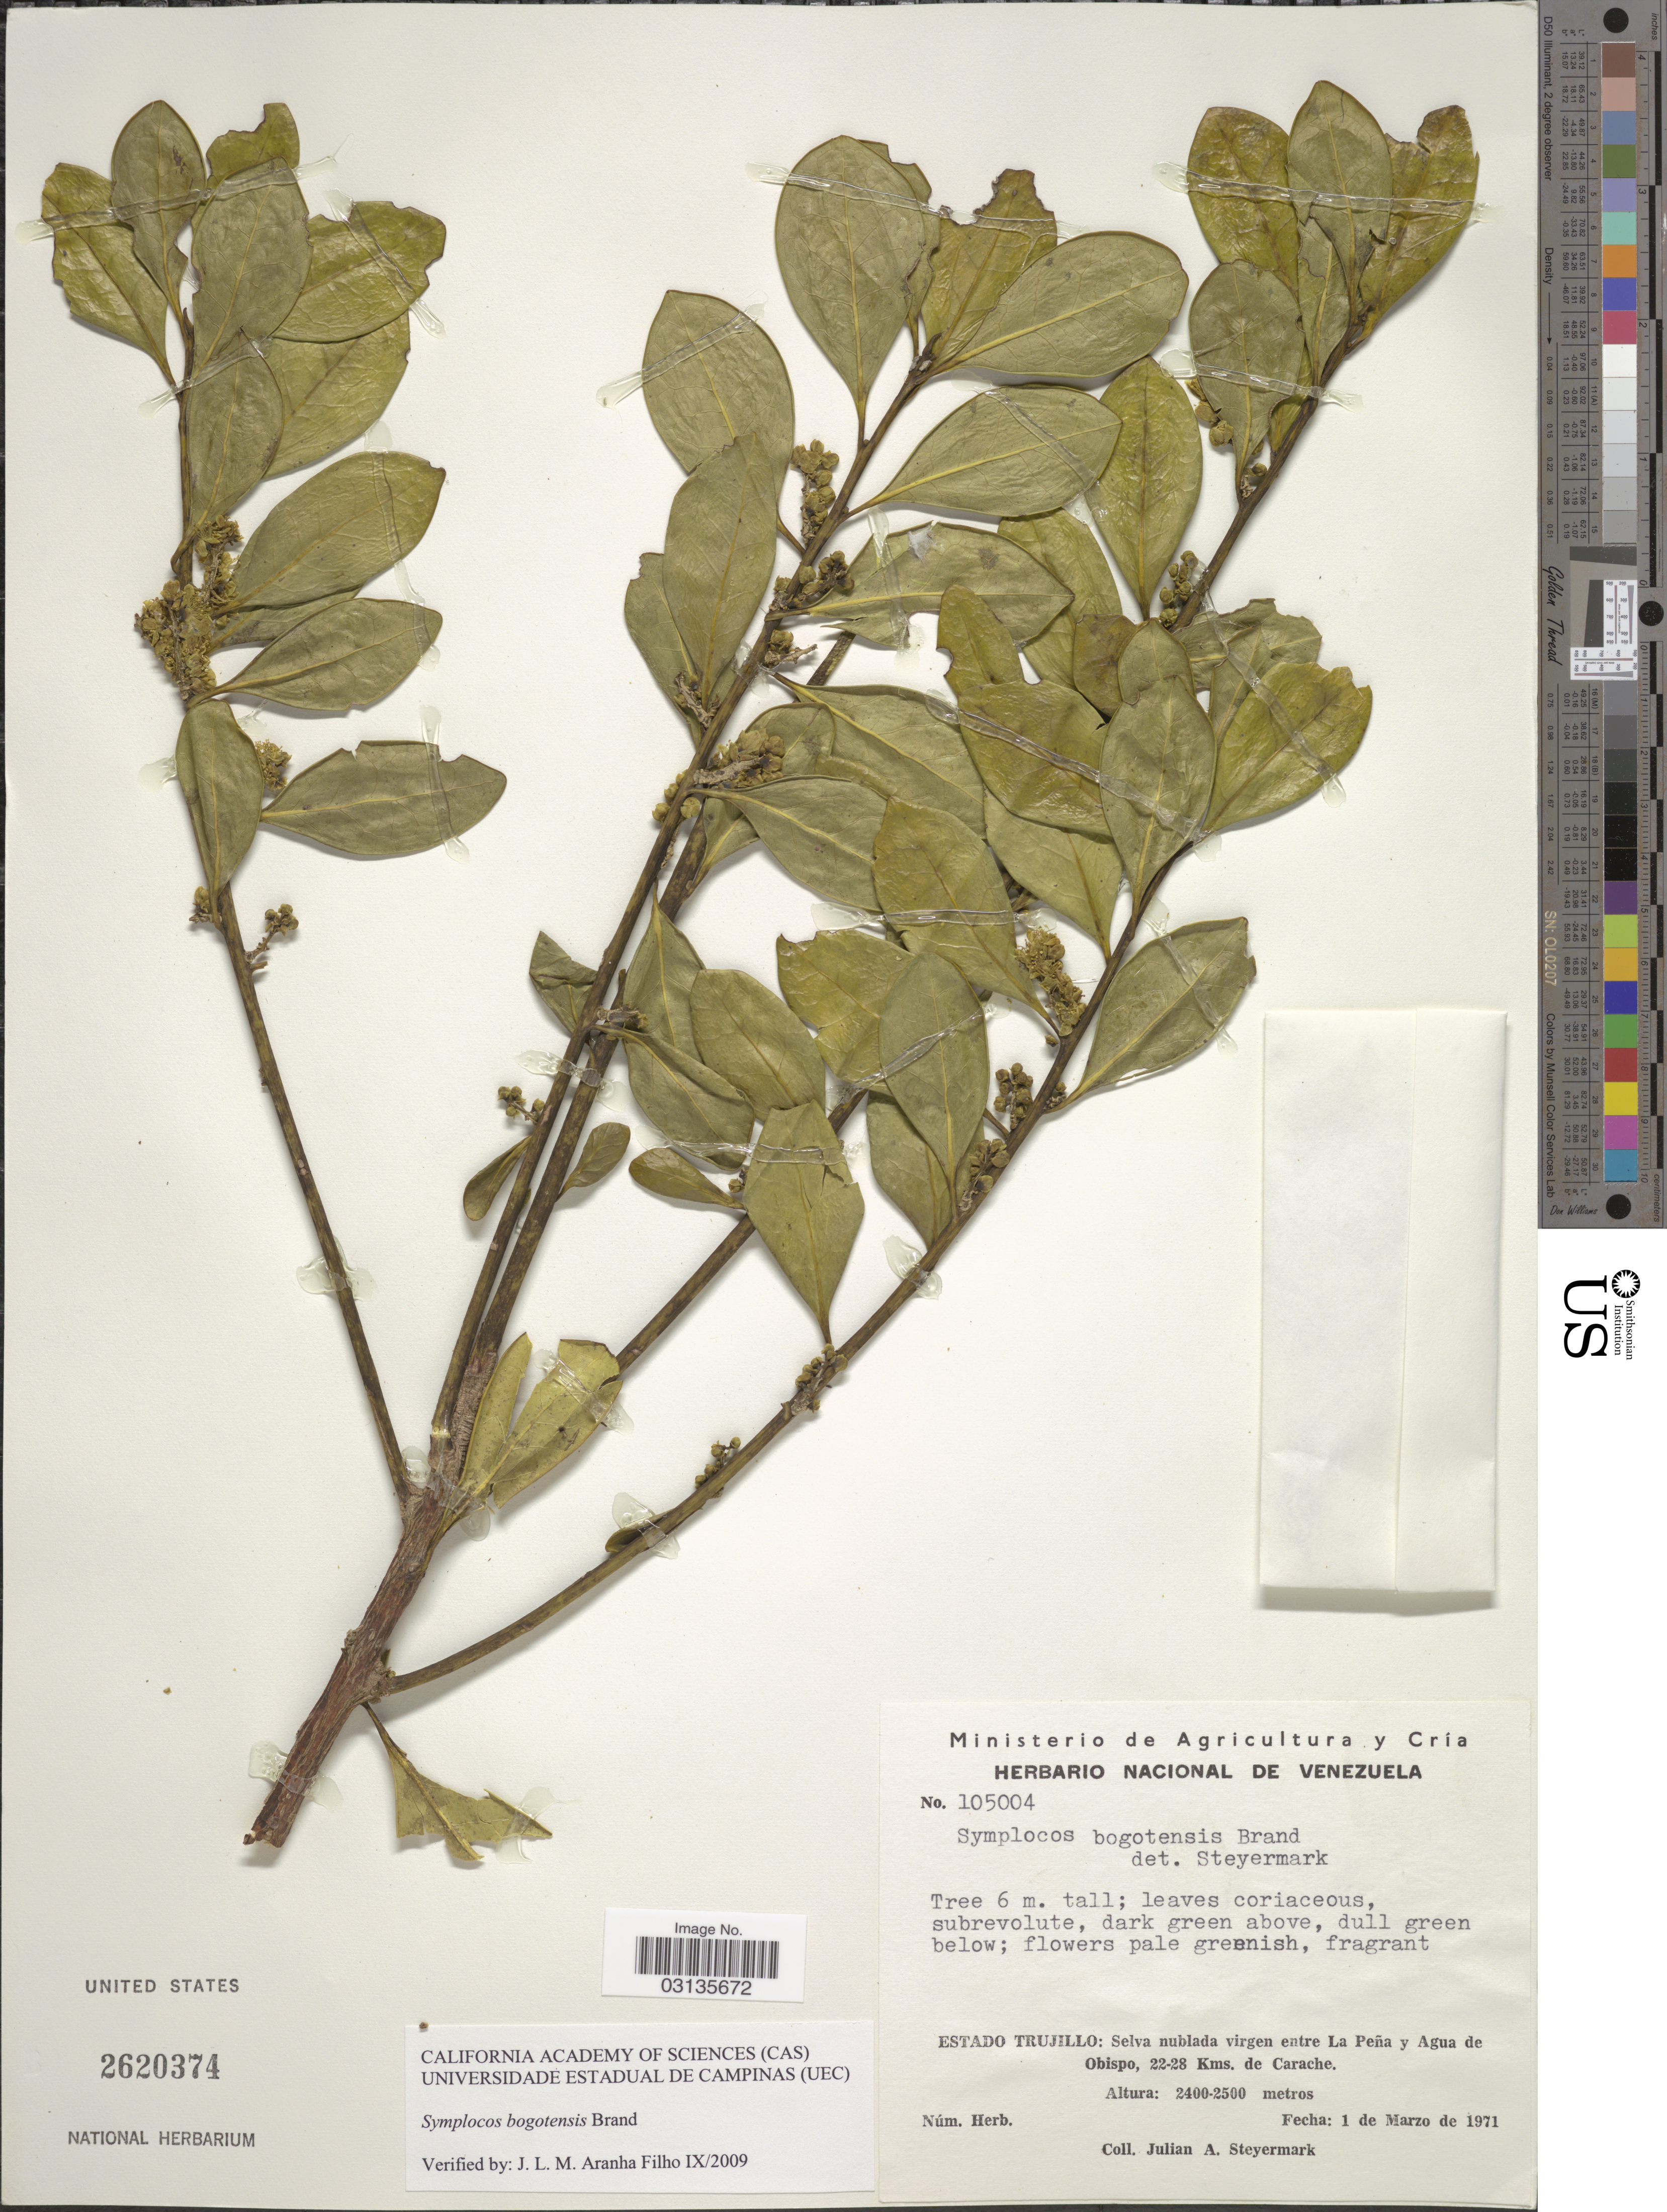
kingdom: Plantae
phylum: Tracheophyta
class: Magnoliopsida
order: Ericales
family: Symplocaceae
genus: Symplocos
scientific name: Symplocos bogotensis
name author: Brand in Engl.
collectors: J. Steyermark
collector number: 105004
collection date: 1971-03-01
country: Venezuela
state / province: Trujillo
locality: Selva nublada virgen entre La Peña y Agua de Obispo, 22-28 Kms. de Carache.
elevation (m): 2400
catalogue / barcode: US 2620374